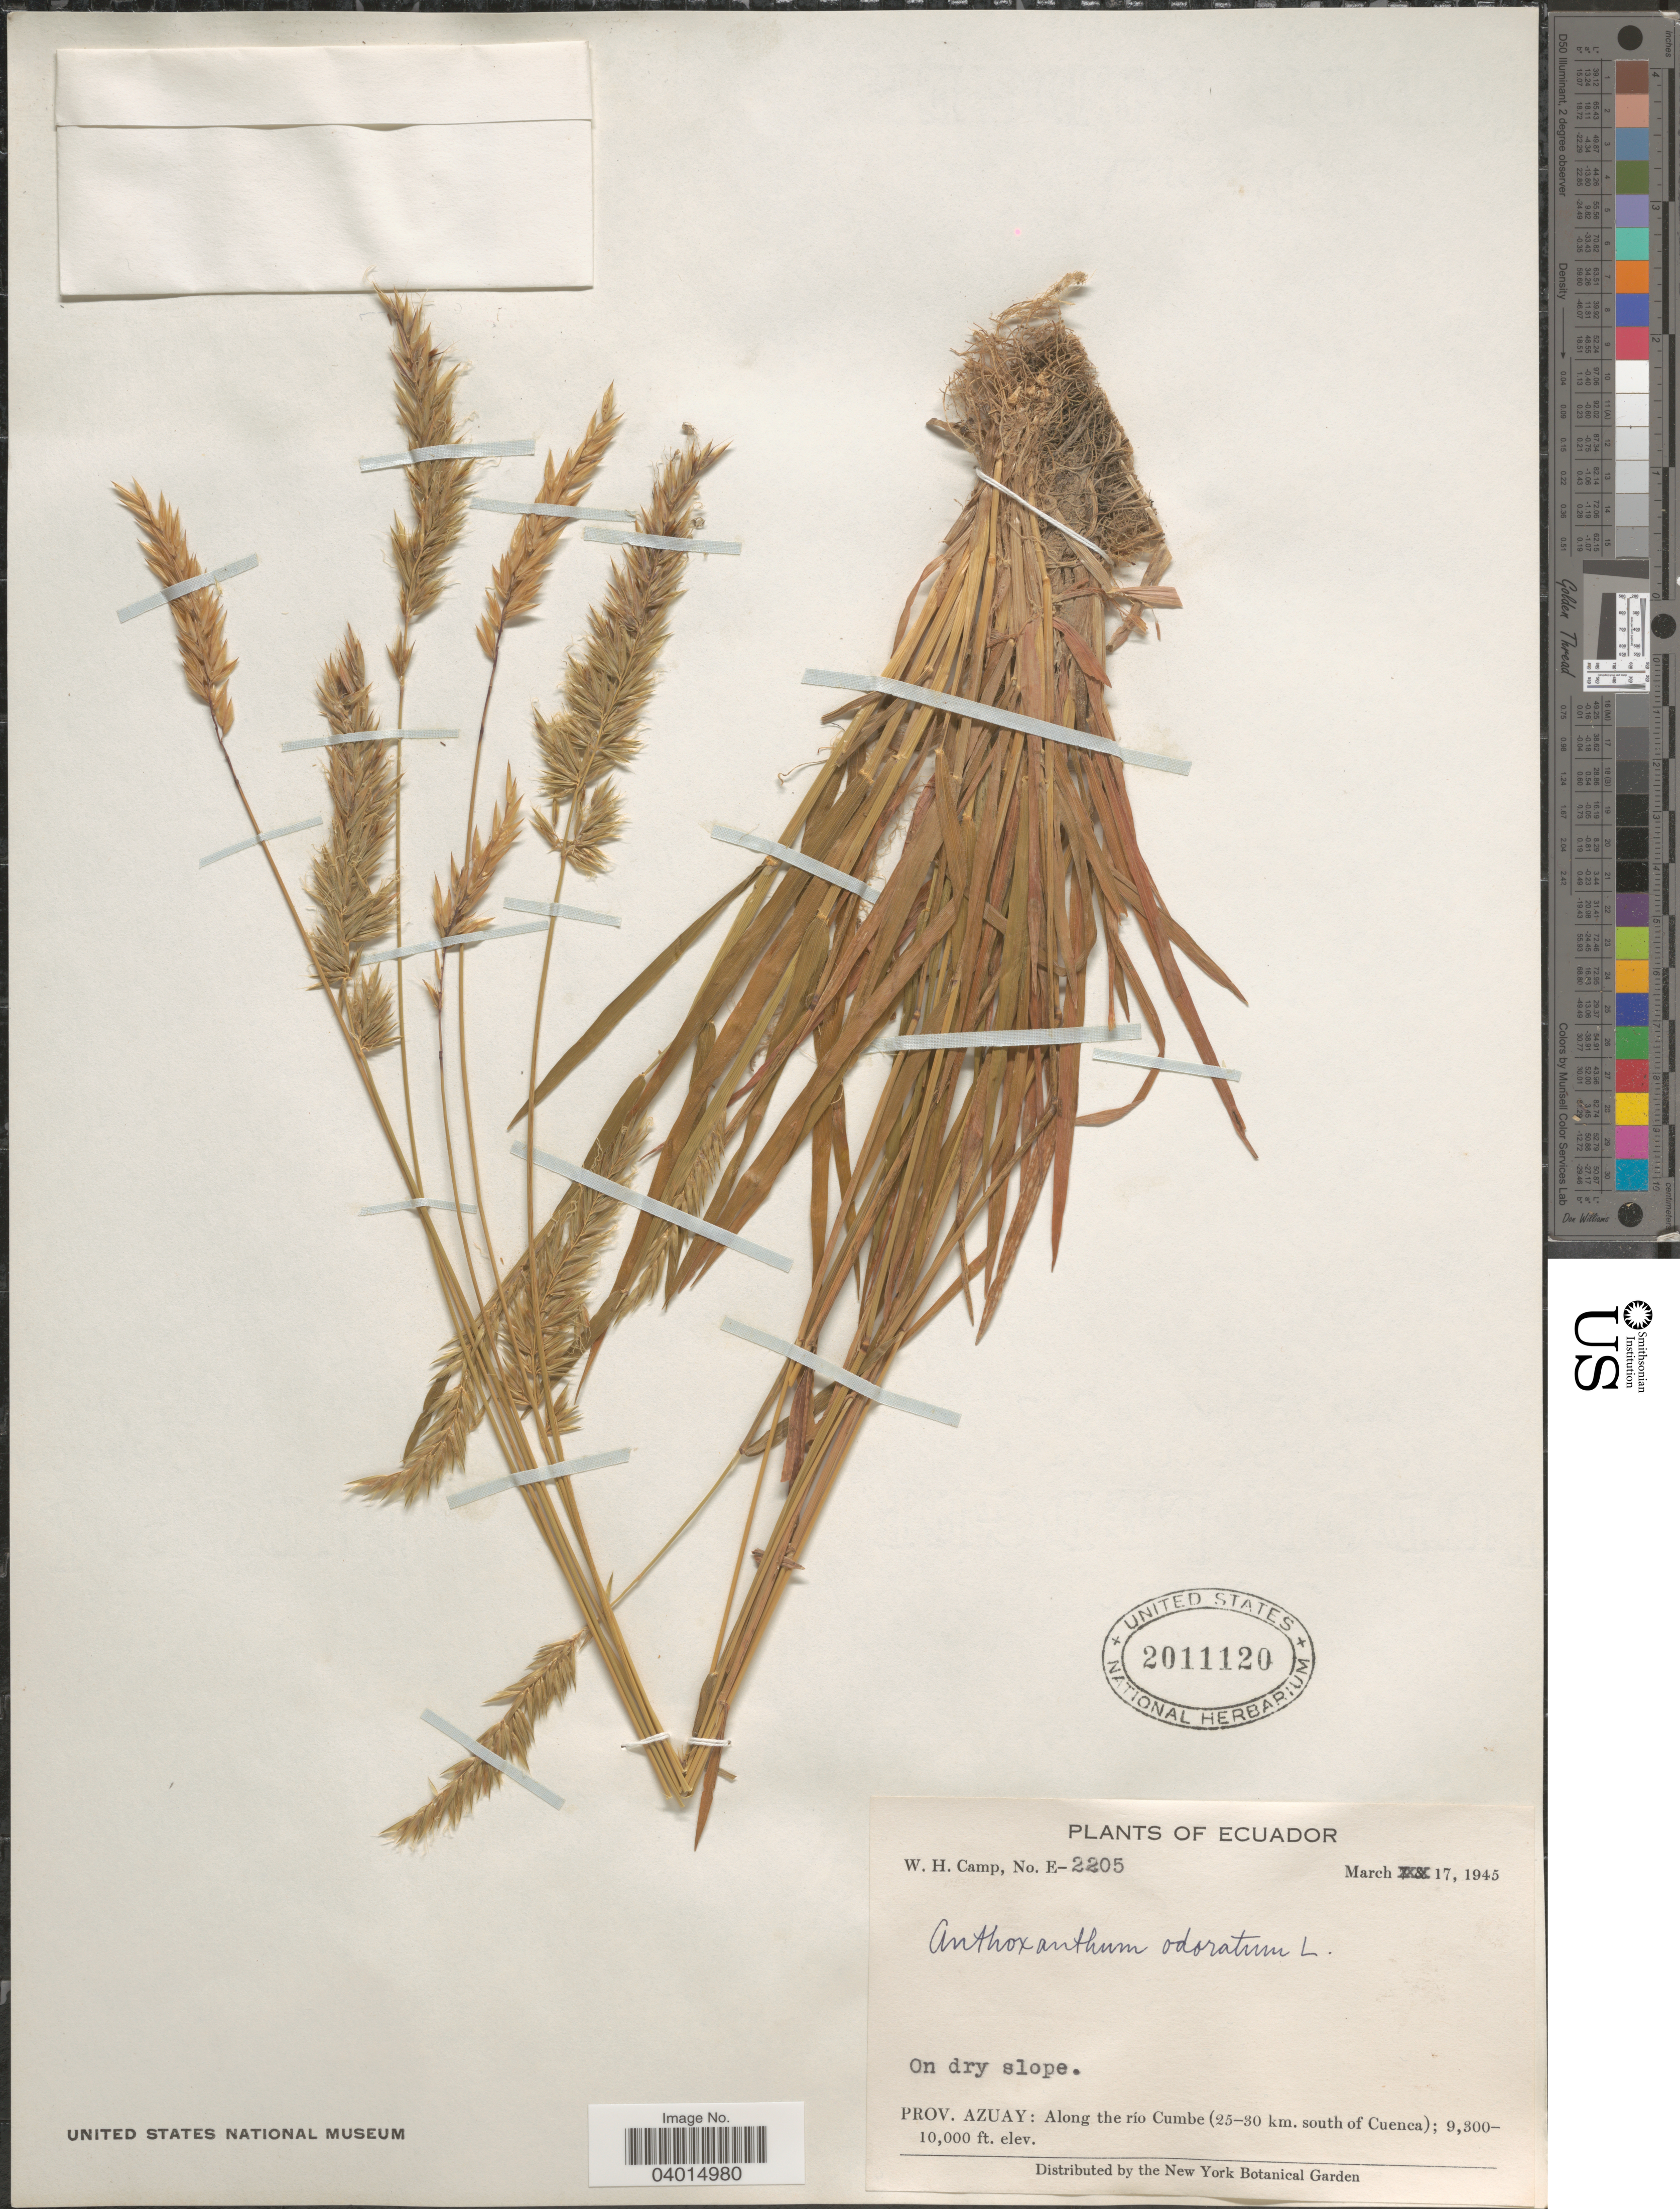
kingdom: Plantae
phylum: Tracheophyta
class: Liliopsida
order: Poales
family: Poaceae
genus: Anthoxanthum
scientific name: Anthoxanthum odoratum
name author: L.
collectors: W. H. Camp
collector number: E-2205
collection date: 1945-03-17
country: Ecuador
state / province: Azuay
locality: Along the río Cumbe (25-30 km. south of Cuenca).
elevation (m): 2835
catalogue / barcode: US 2011120